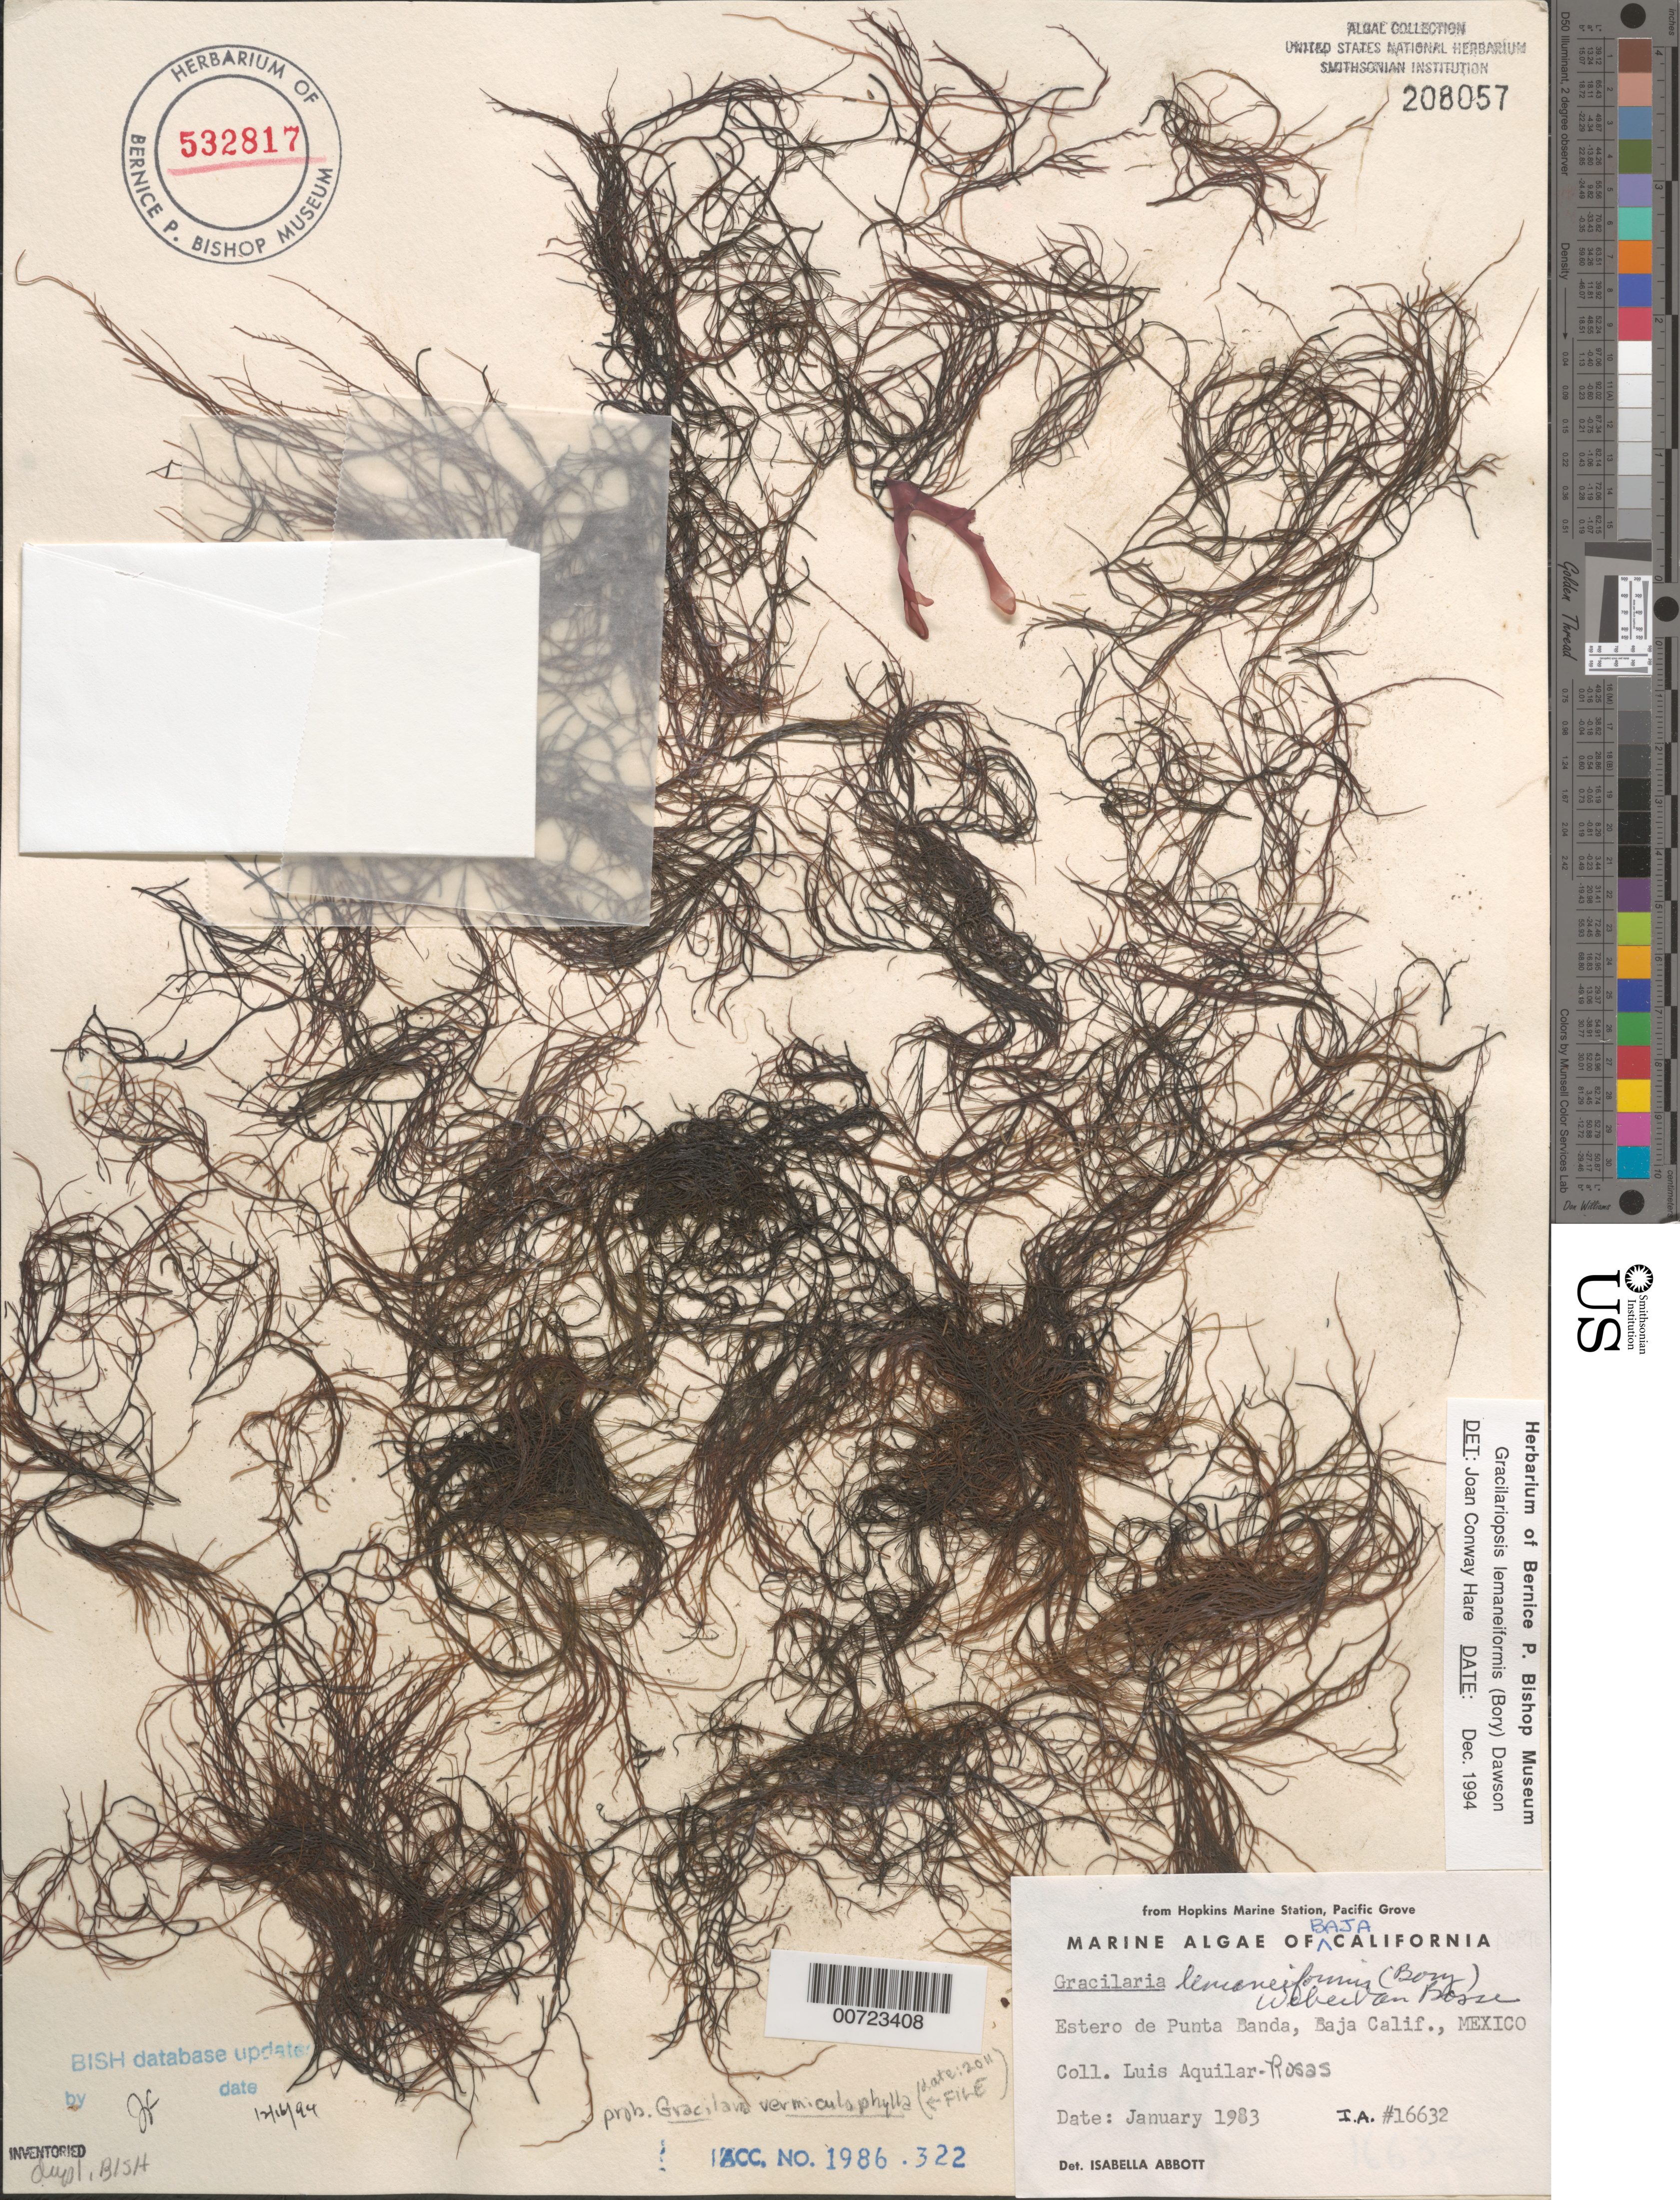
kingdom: Plantae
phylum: Rhodophyta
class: Florideophyceae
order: Gracilariales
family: Gracilariaceae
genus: Gracilaria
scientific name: Gracilaria vermiculophylla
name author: (Ohmi) Papenf.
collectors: L. Aquilar-Rosas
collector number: IAA 16632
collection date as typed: Jan 1983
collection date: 1983-01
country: Mexico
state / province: Baja California Norte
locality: Estero de Punta Banda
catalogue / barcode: US 208057